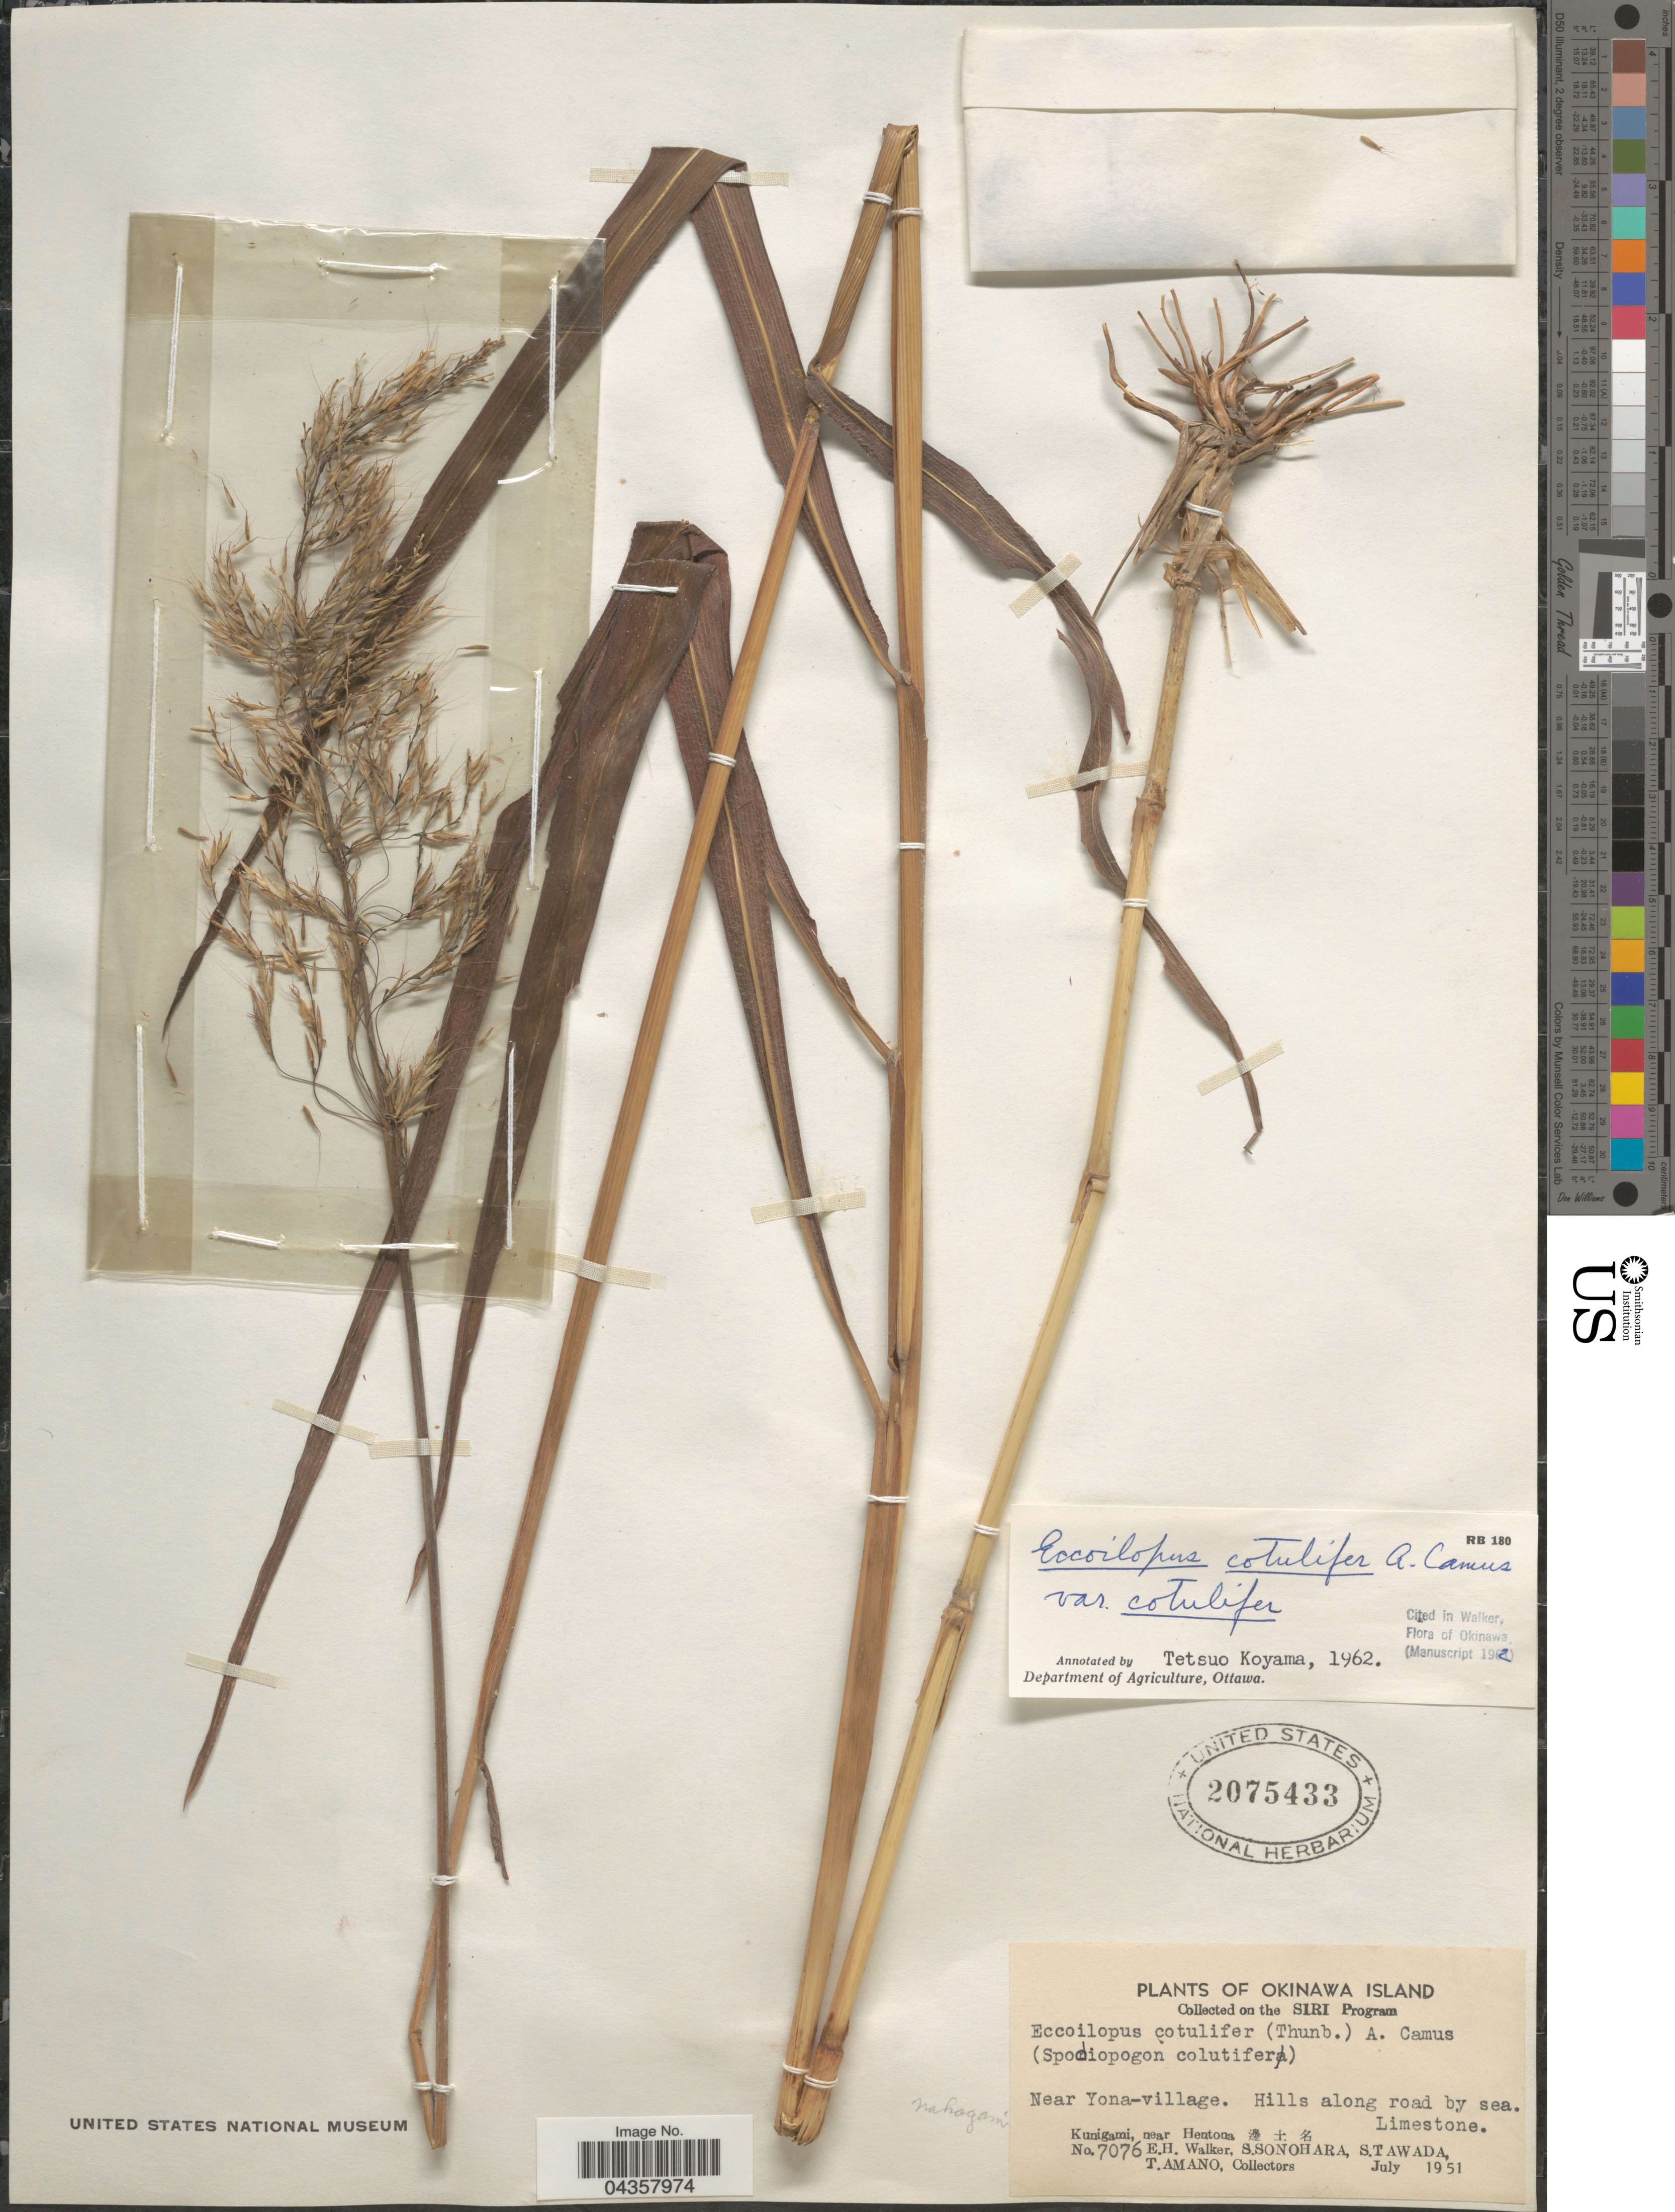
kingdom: Plantae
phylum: Tracheophyta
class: Liliopsida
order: Poales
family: Poaceae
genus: Spodiopogon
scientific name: Spodiopogon cotulifer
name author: (Thunb.) Hack.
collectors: E. H. Walker, S. Sonohara, S. Tawada & T. Amano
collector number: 7076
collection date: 1951-07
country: Japan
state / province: Okinawa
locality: Okinawa Island. Near Yona-village. Hills along road by sea. Limestone. Kunigami, near Hentona X. Nakagami.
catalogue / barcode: US 2075433